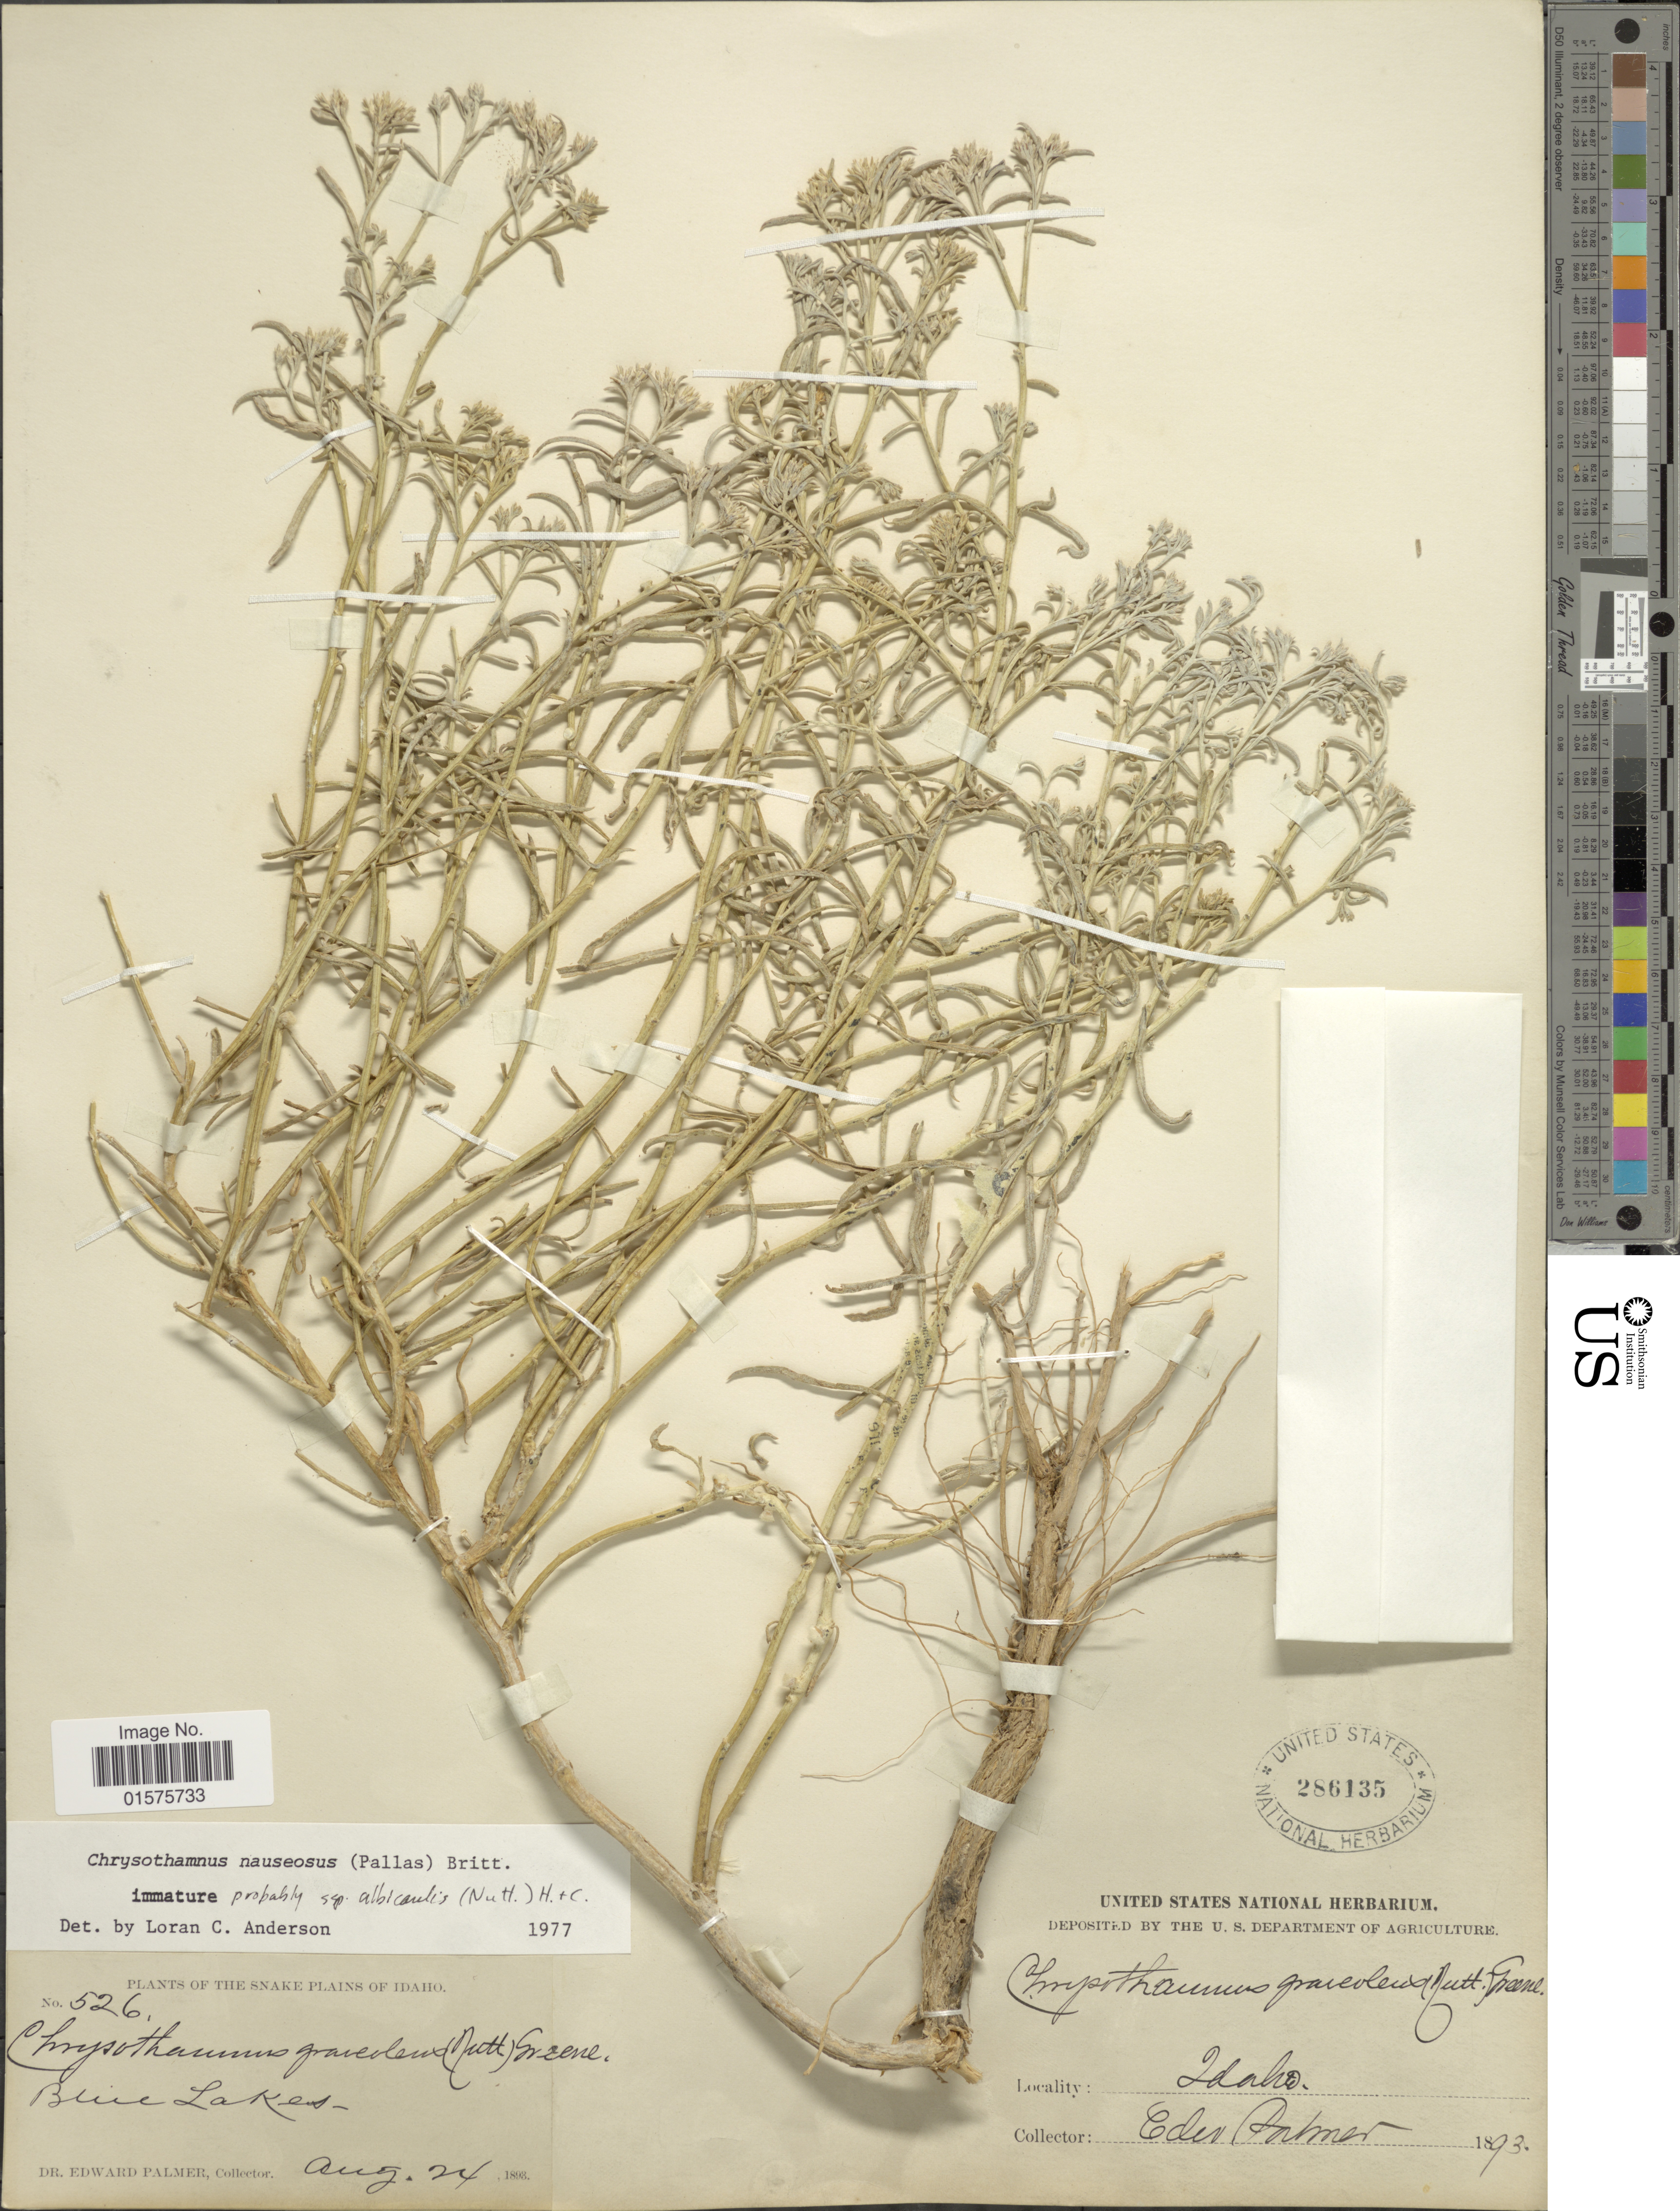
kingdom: Plantae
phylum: Tracheophyta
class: Magnoliopsida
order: Asterales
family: Asteraceae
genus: Ericameria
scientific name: Ericameria nauseosa var. speciosa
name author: (Nutt.) G.L. Nesom & G.I. Baird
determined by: Urbatsch, Lowell E., Curator (LSU), Louisiana State University (UNITED STATES)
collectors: E. Palmer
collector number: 526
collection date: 1893-08-24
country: United States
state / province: Idaho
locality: Snake Plains. Blue Lakes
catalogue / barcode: US 286135